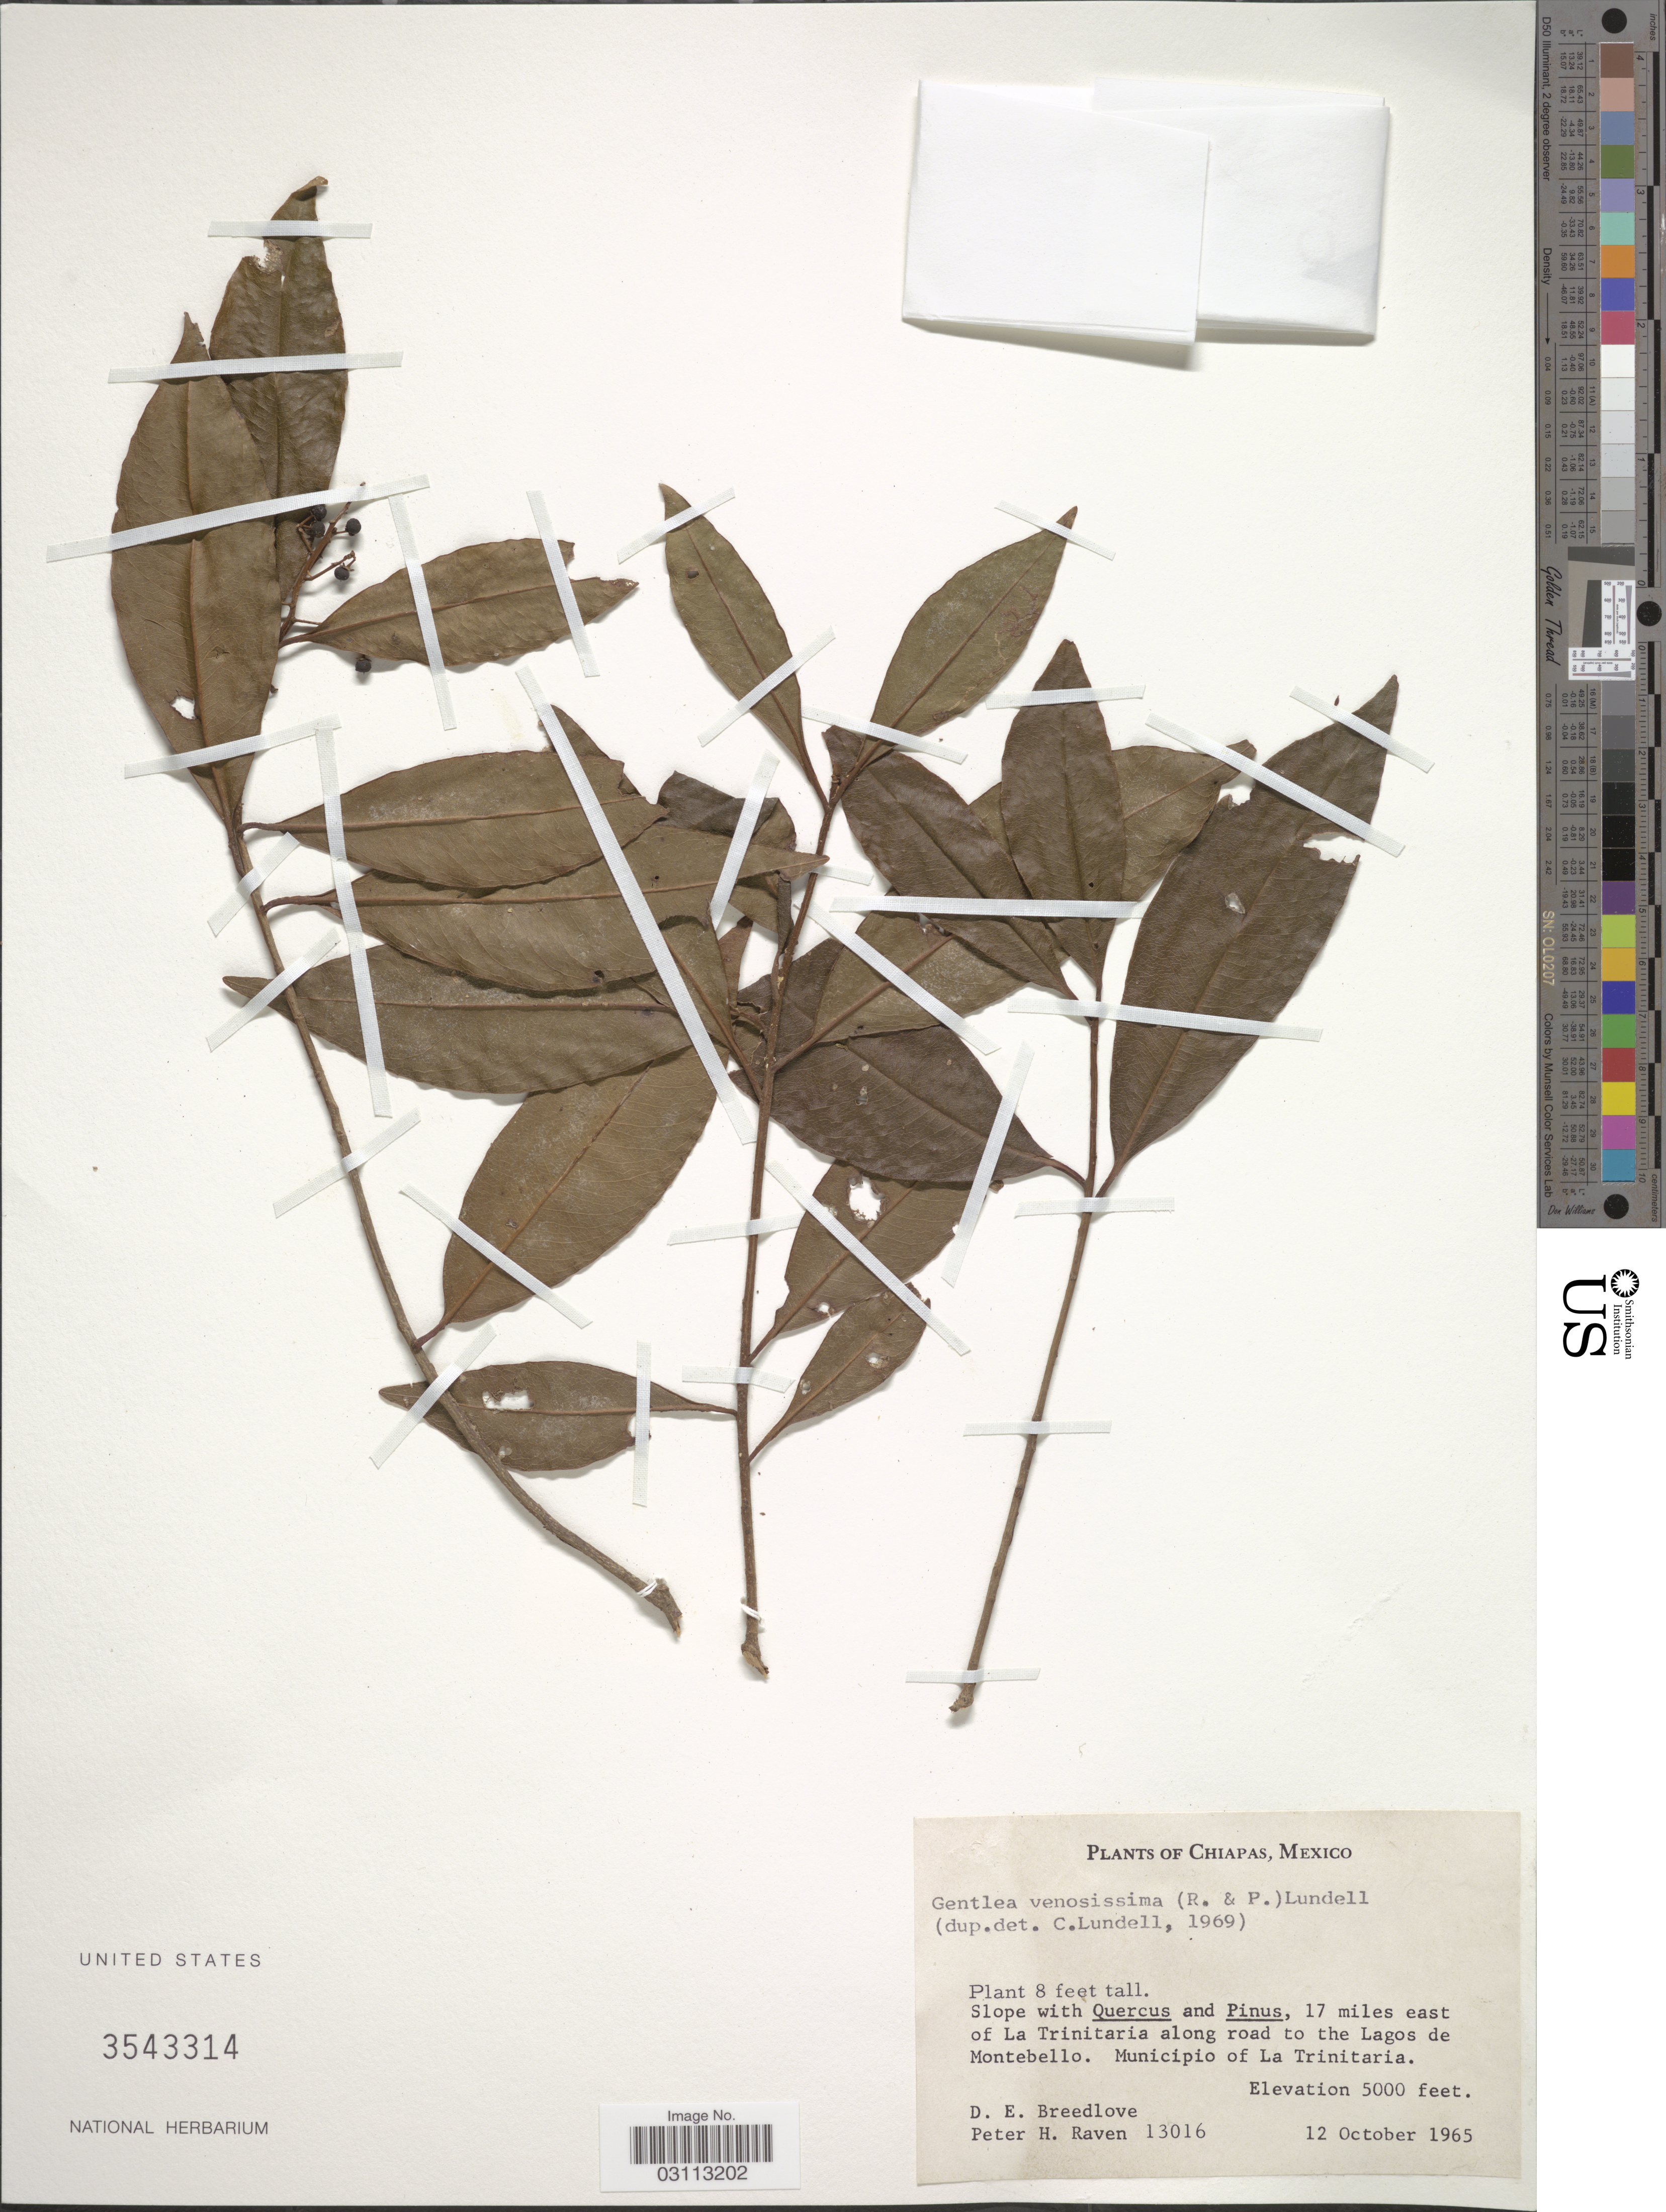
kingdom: Plantae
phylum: Tracheophyta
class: Magnoliopsida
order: Ericales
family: Primulaceae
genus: Gentlea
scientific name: Gentlea venosissima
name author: (Ruiz & Pav.) Lundell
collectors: D. E. Breedlove & P. Raven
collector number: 13016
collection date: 1965-10-12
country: Mexico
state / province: Chiapas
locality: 17 miles east of La Trinitaria along road to the Lagos de Montebello. Municipio of La Trinitaria.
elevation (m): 1524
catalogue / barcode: US 3543314